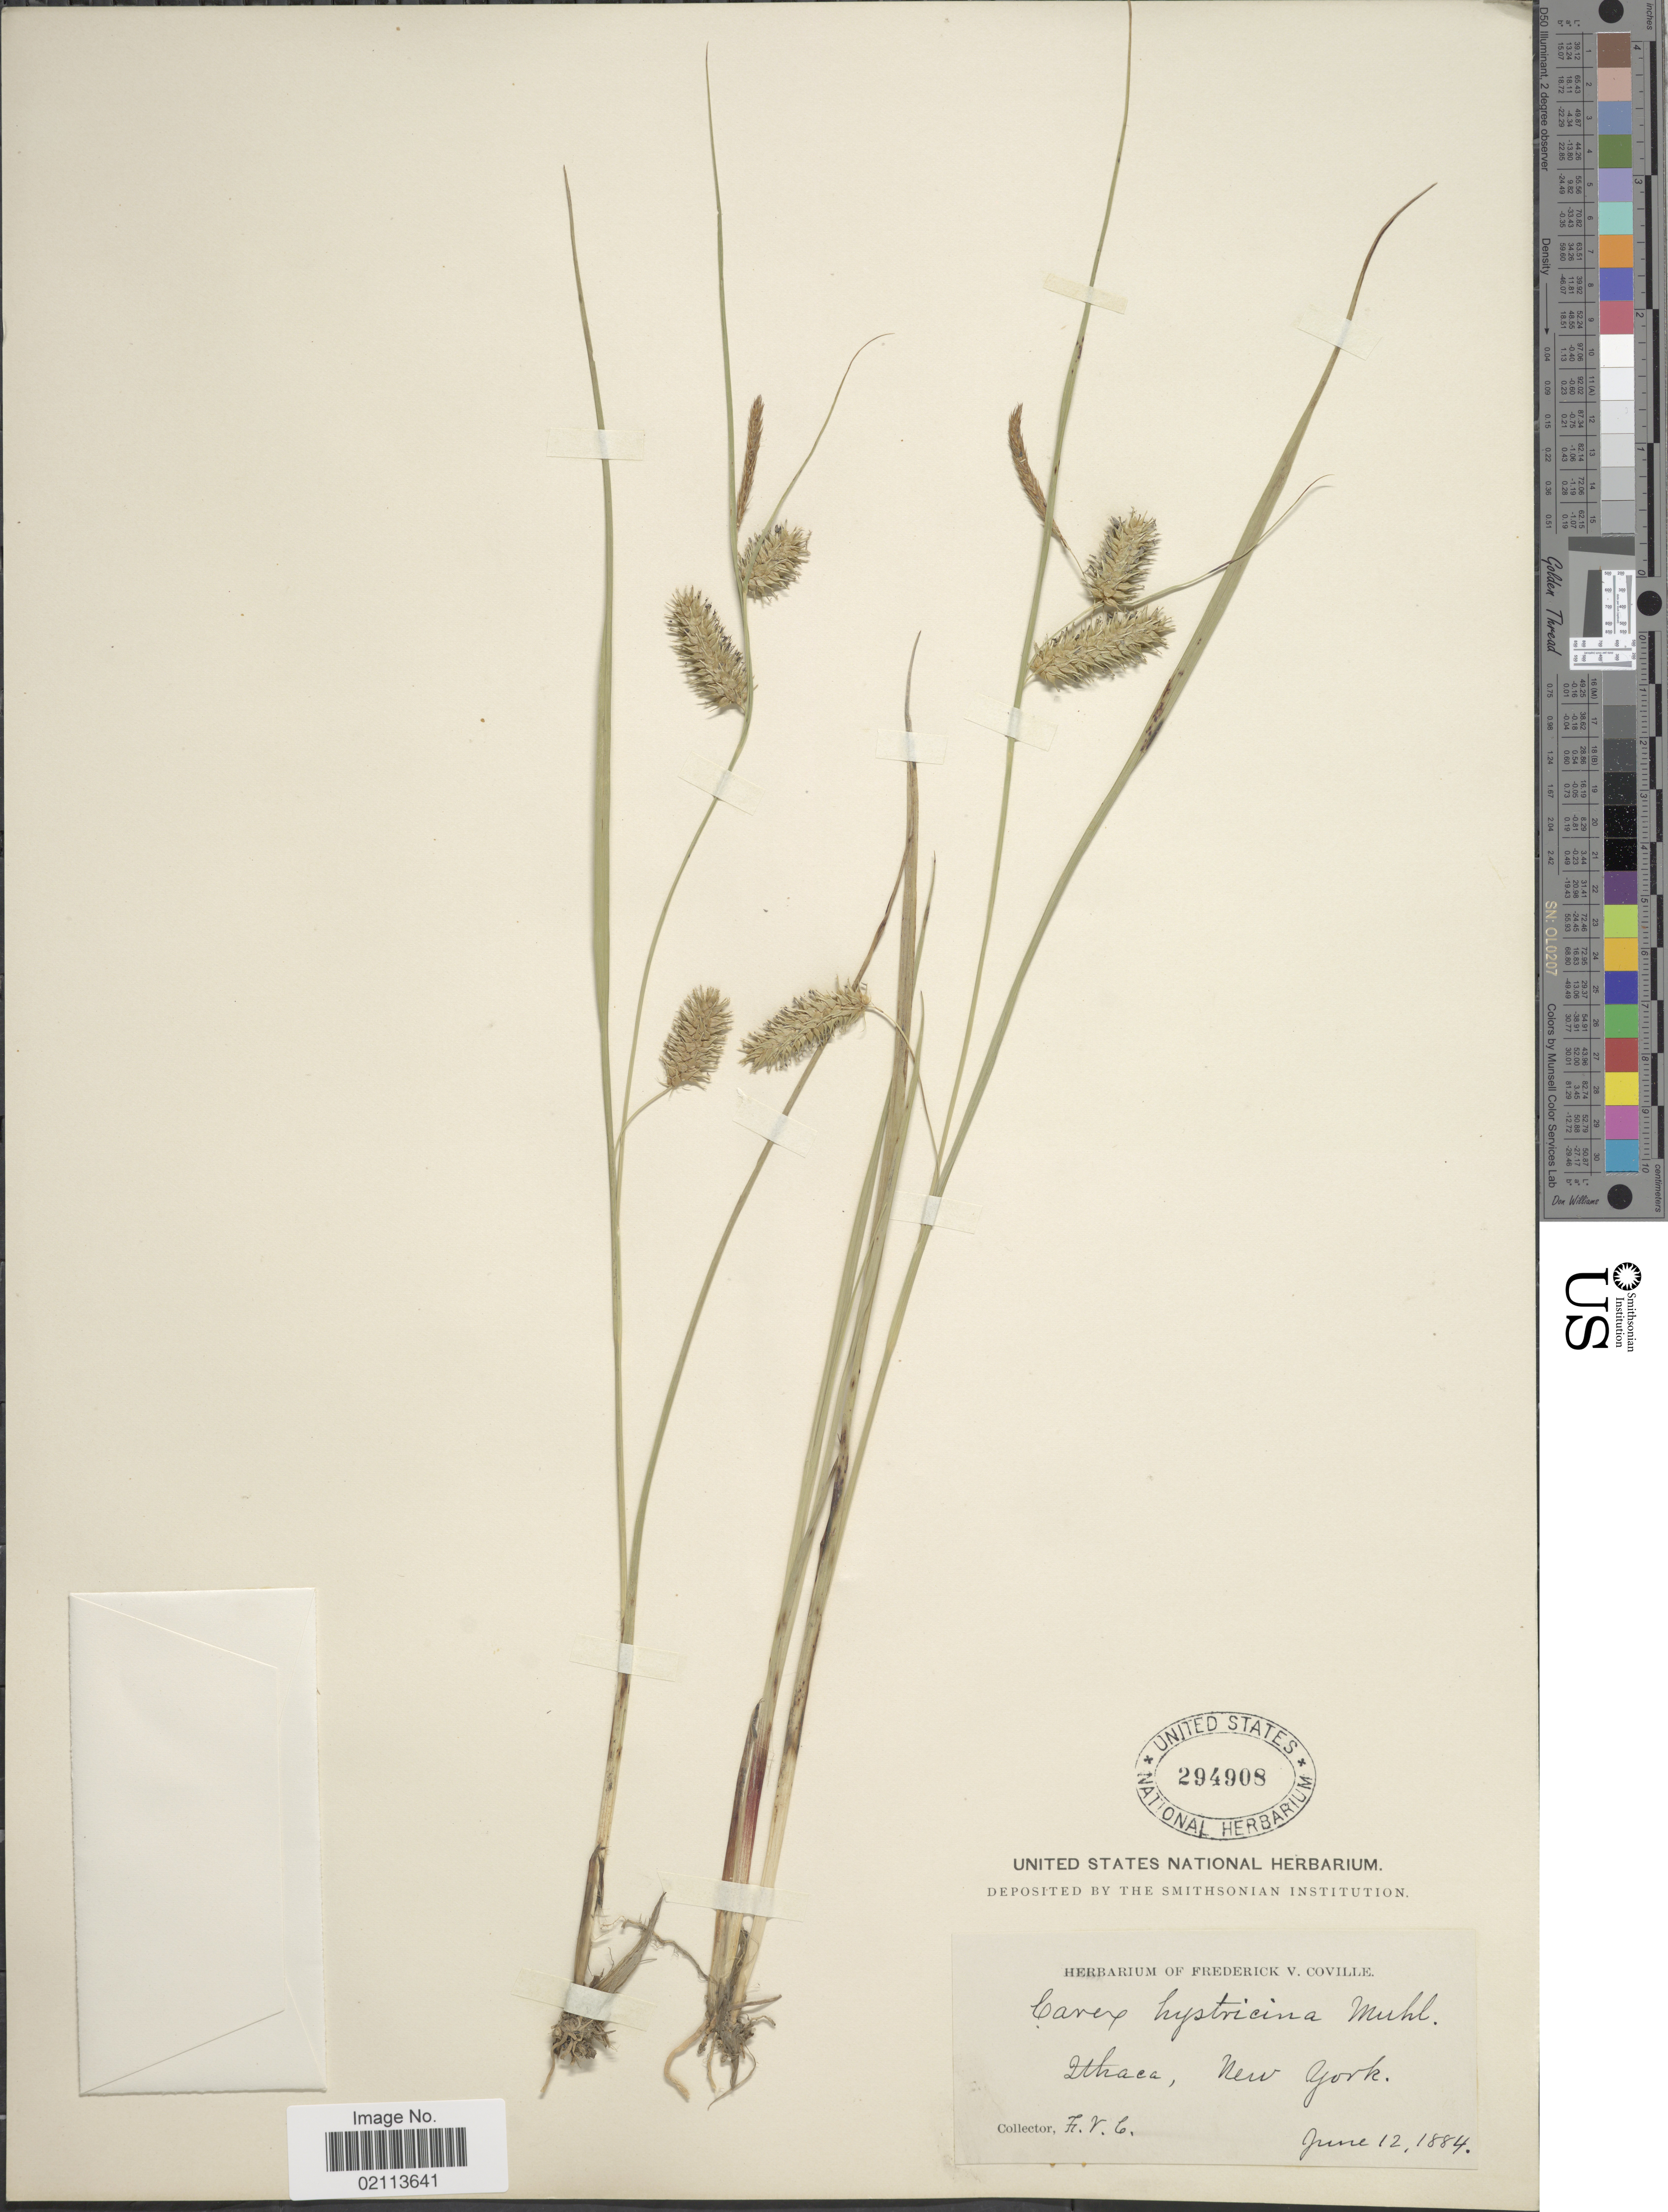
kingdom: Plantae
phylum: Tracheophyta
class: Liliopsida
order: Poales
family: Cyperaceae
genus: Carex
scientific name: Carex hystericina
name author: Muhl. ex Willd.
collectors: F. V. Coville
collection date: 1884-06-12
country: United States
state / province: New York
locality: Ithaca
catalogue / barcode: US 294908